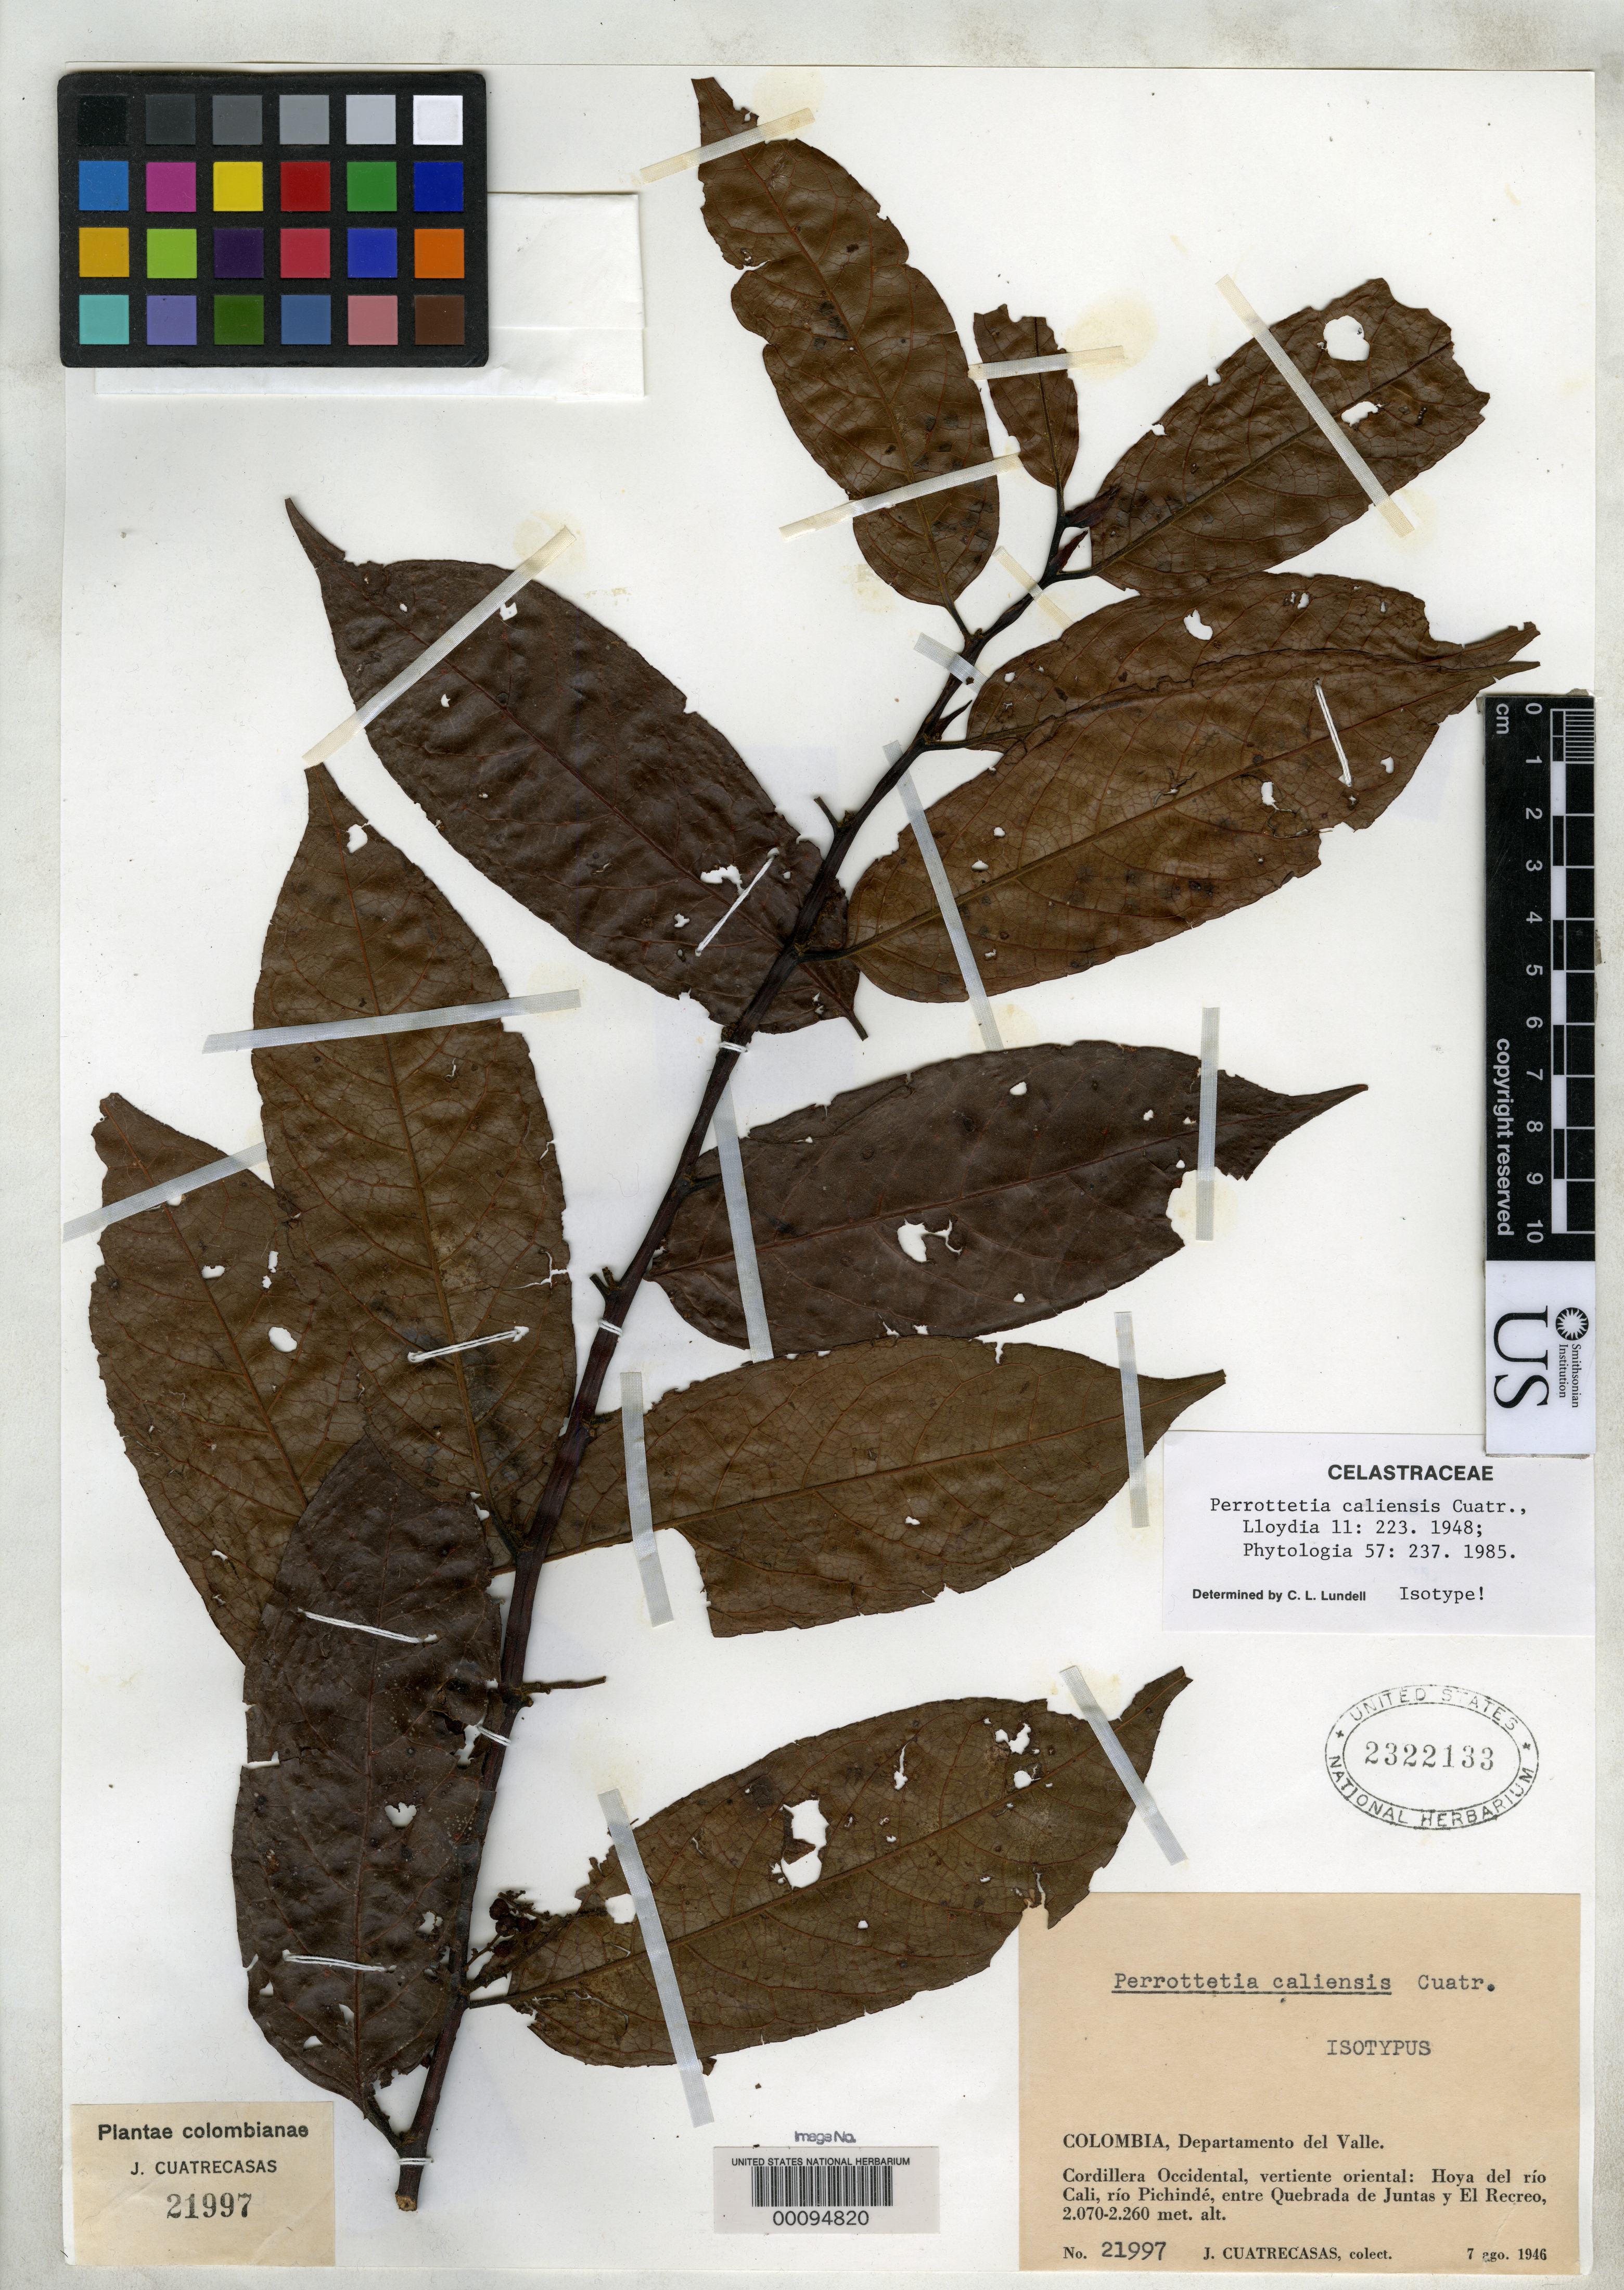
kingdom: Plantae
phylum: Tracheophyta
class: Magnoliopsida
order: Huerteales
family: Dipentodontaceae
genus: Perrottetia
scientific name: Perrottetia caliensis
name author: Cuatrec.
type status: Isotype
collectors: J. Cuatrecasas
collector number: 21997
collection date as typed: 07 Aug 1946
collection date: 1946-08-07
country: Colombia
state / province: Valle del Cauca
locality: Hoya del Rio Cali, Rio Pichinde, between Quebrada de Juntas and El Recreo. Mixed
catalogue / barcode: US 2322133